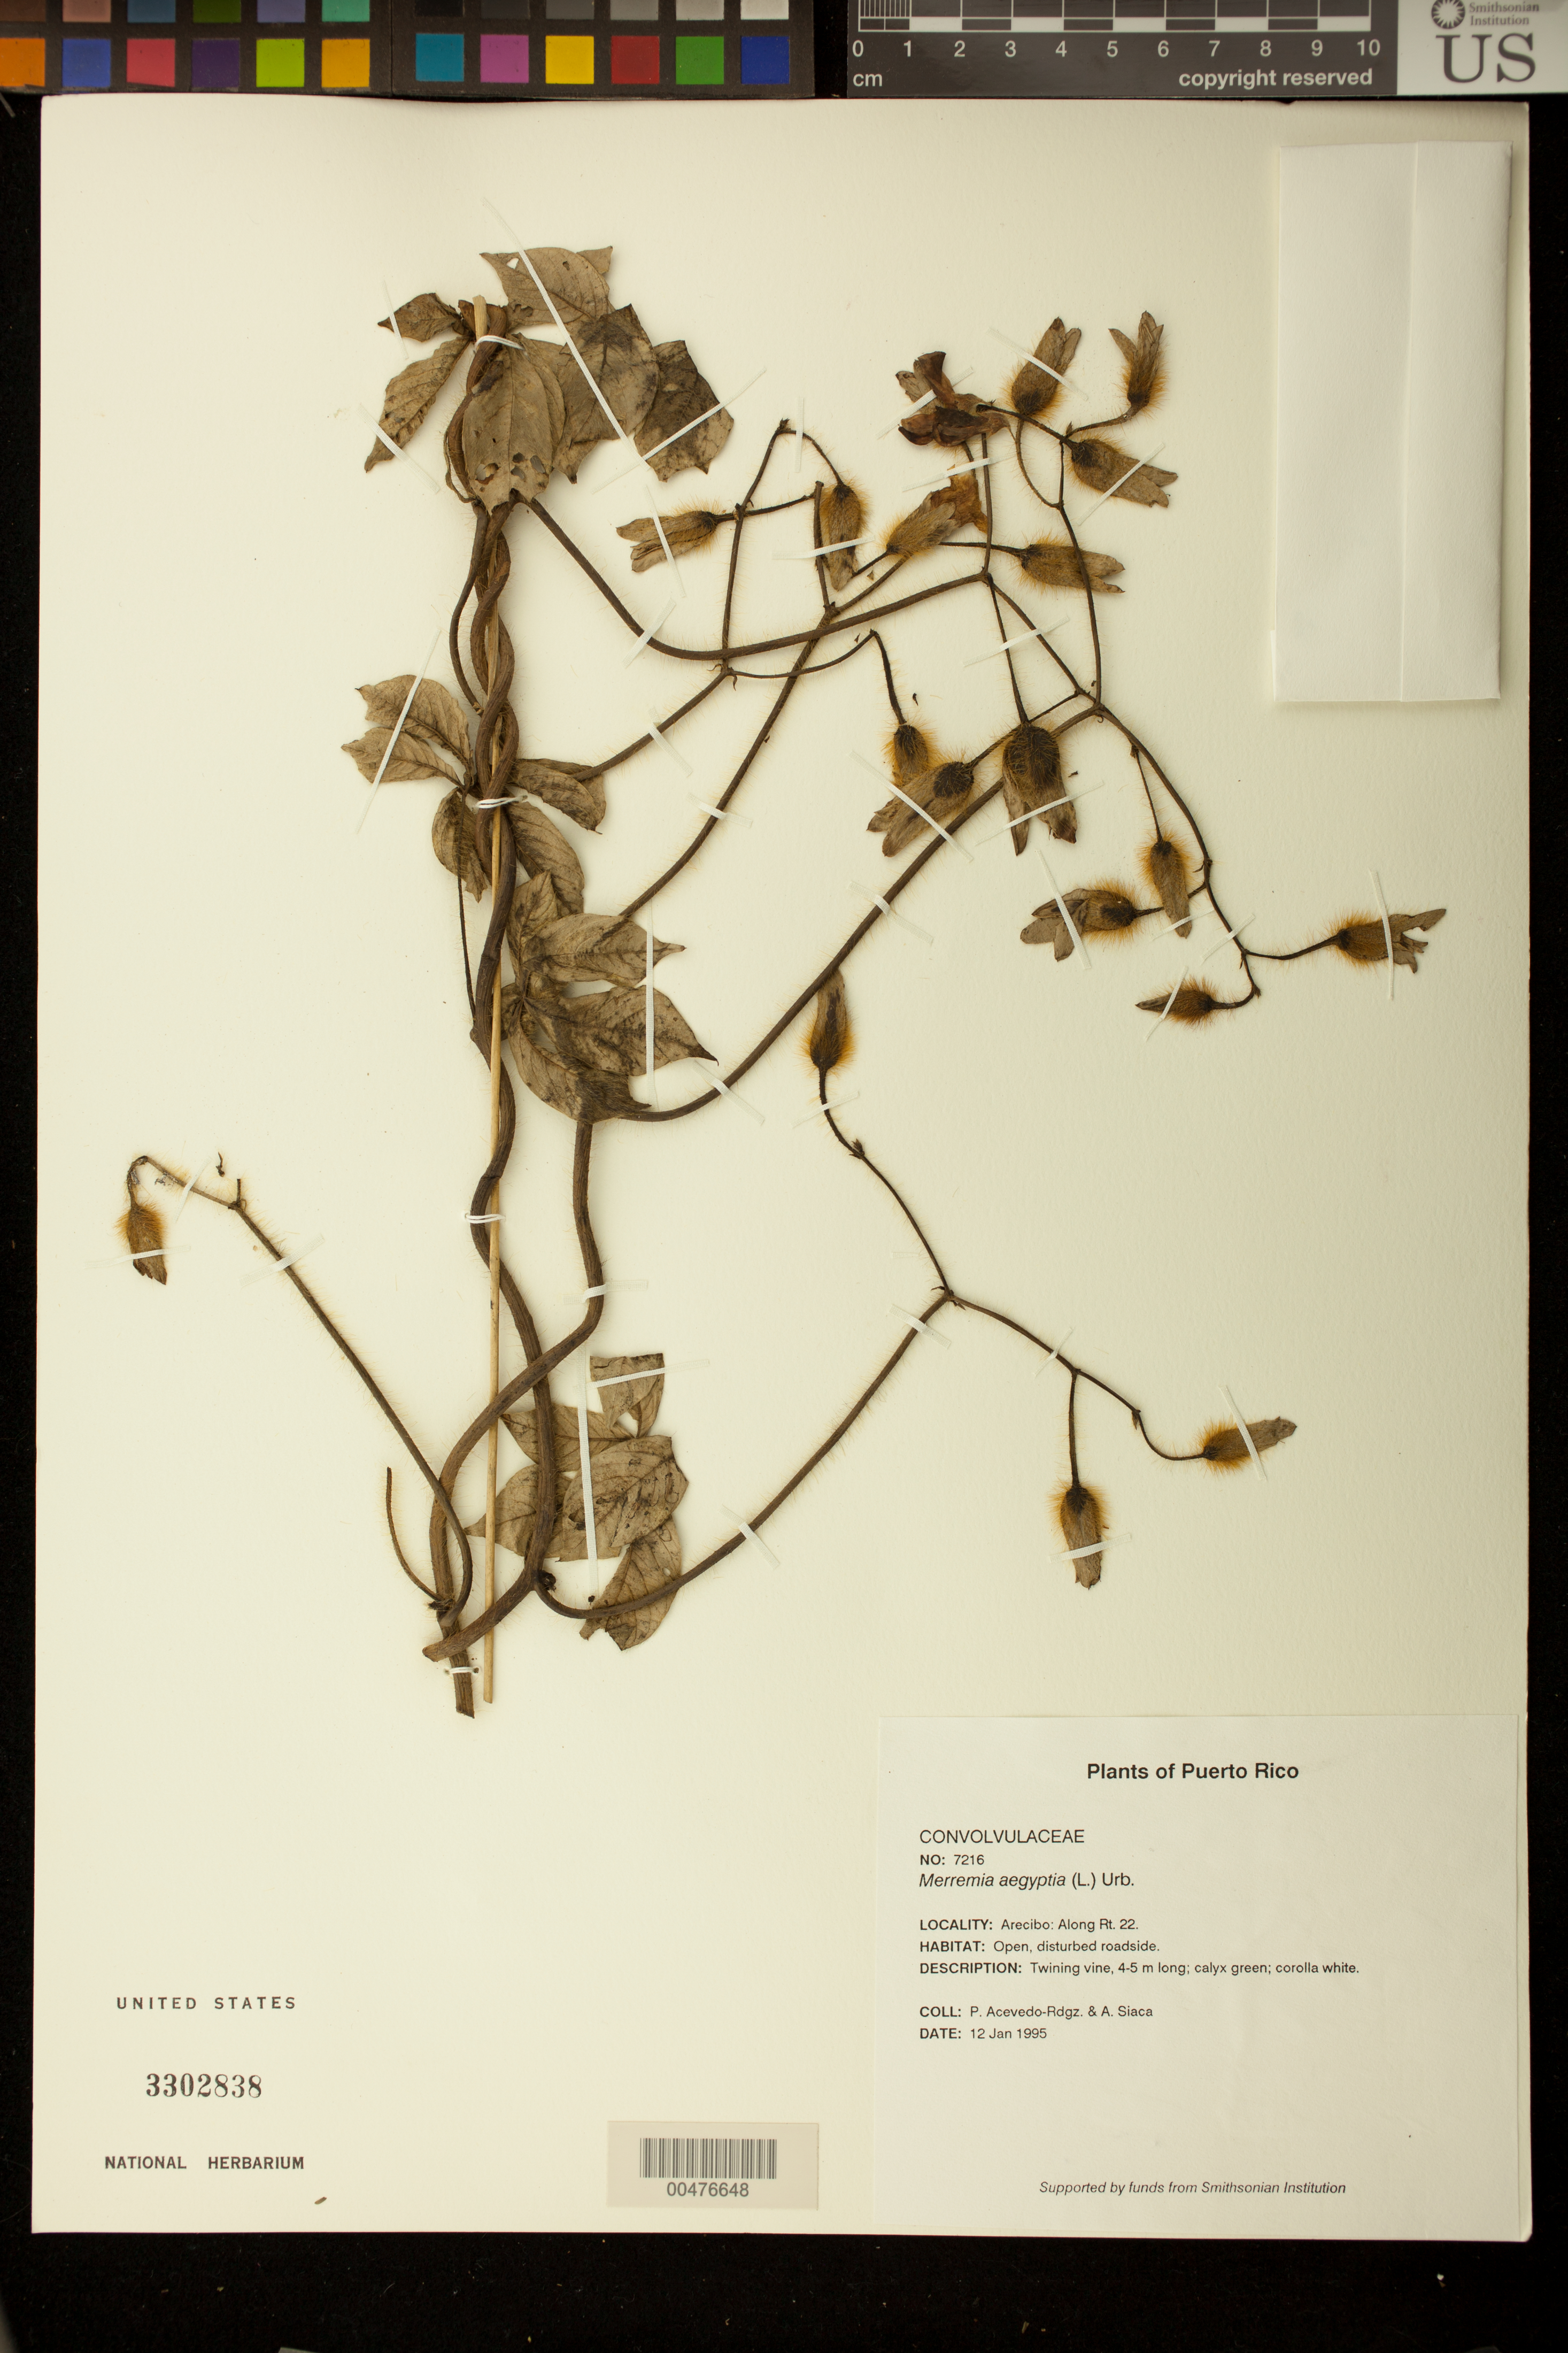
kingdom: Plantae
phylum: Tracheophyta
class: Magnoliopsida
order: Solanales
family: Convolvulaceae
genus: Distimake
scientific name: Distimake aegyptius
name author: (L.) A. R. Simões & Staples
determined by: Strong, Mark T., (BOT), Smithsonian Institution - National Museum of Natural History (UNITED STATES)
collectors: P. Acevedo-Rodr. & A. Siaca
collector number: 7216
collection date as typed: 12 Jan 1995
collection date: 1995-01-12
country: Puerto Rico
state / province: Arecibo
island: Puerto Rico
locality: Arecibo; Along Rt. 22.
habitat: Open, disturbed roadside.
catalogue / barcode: US 3302838